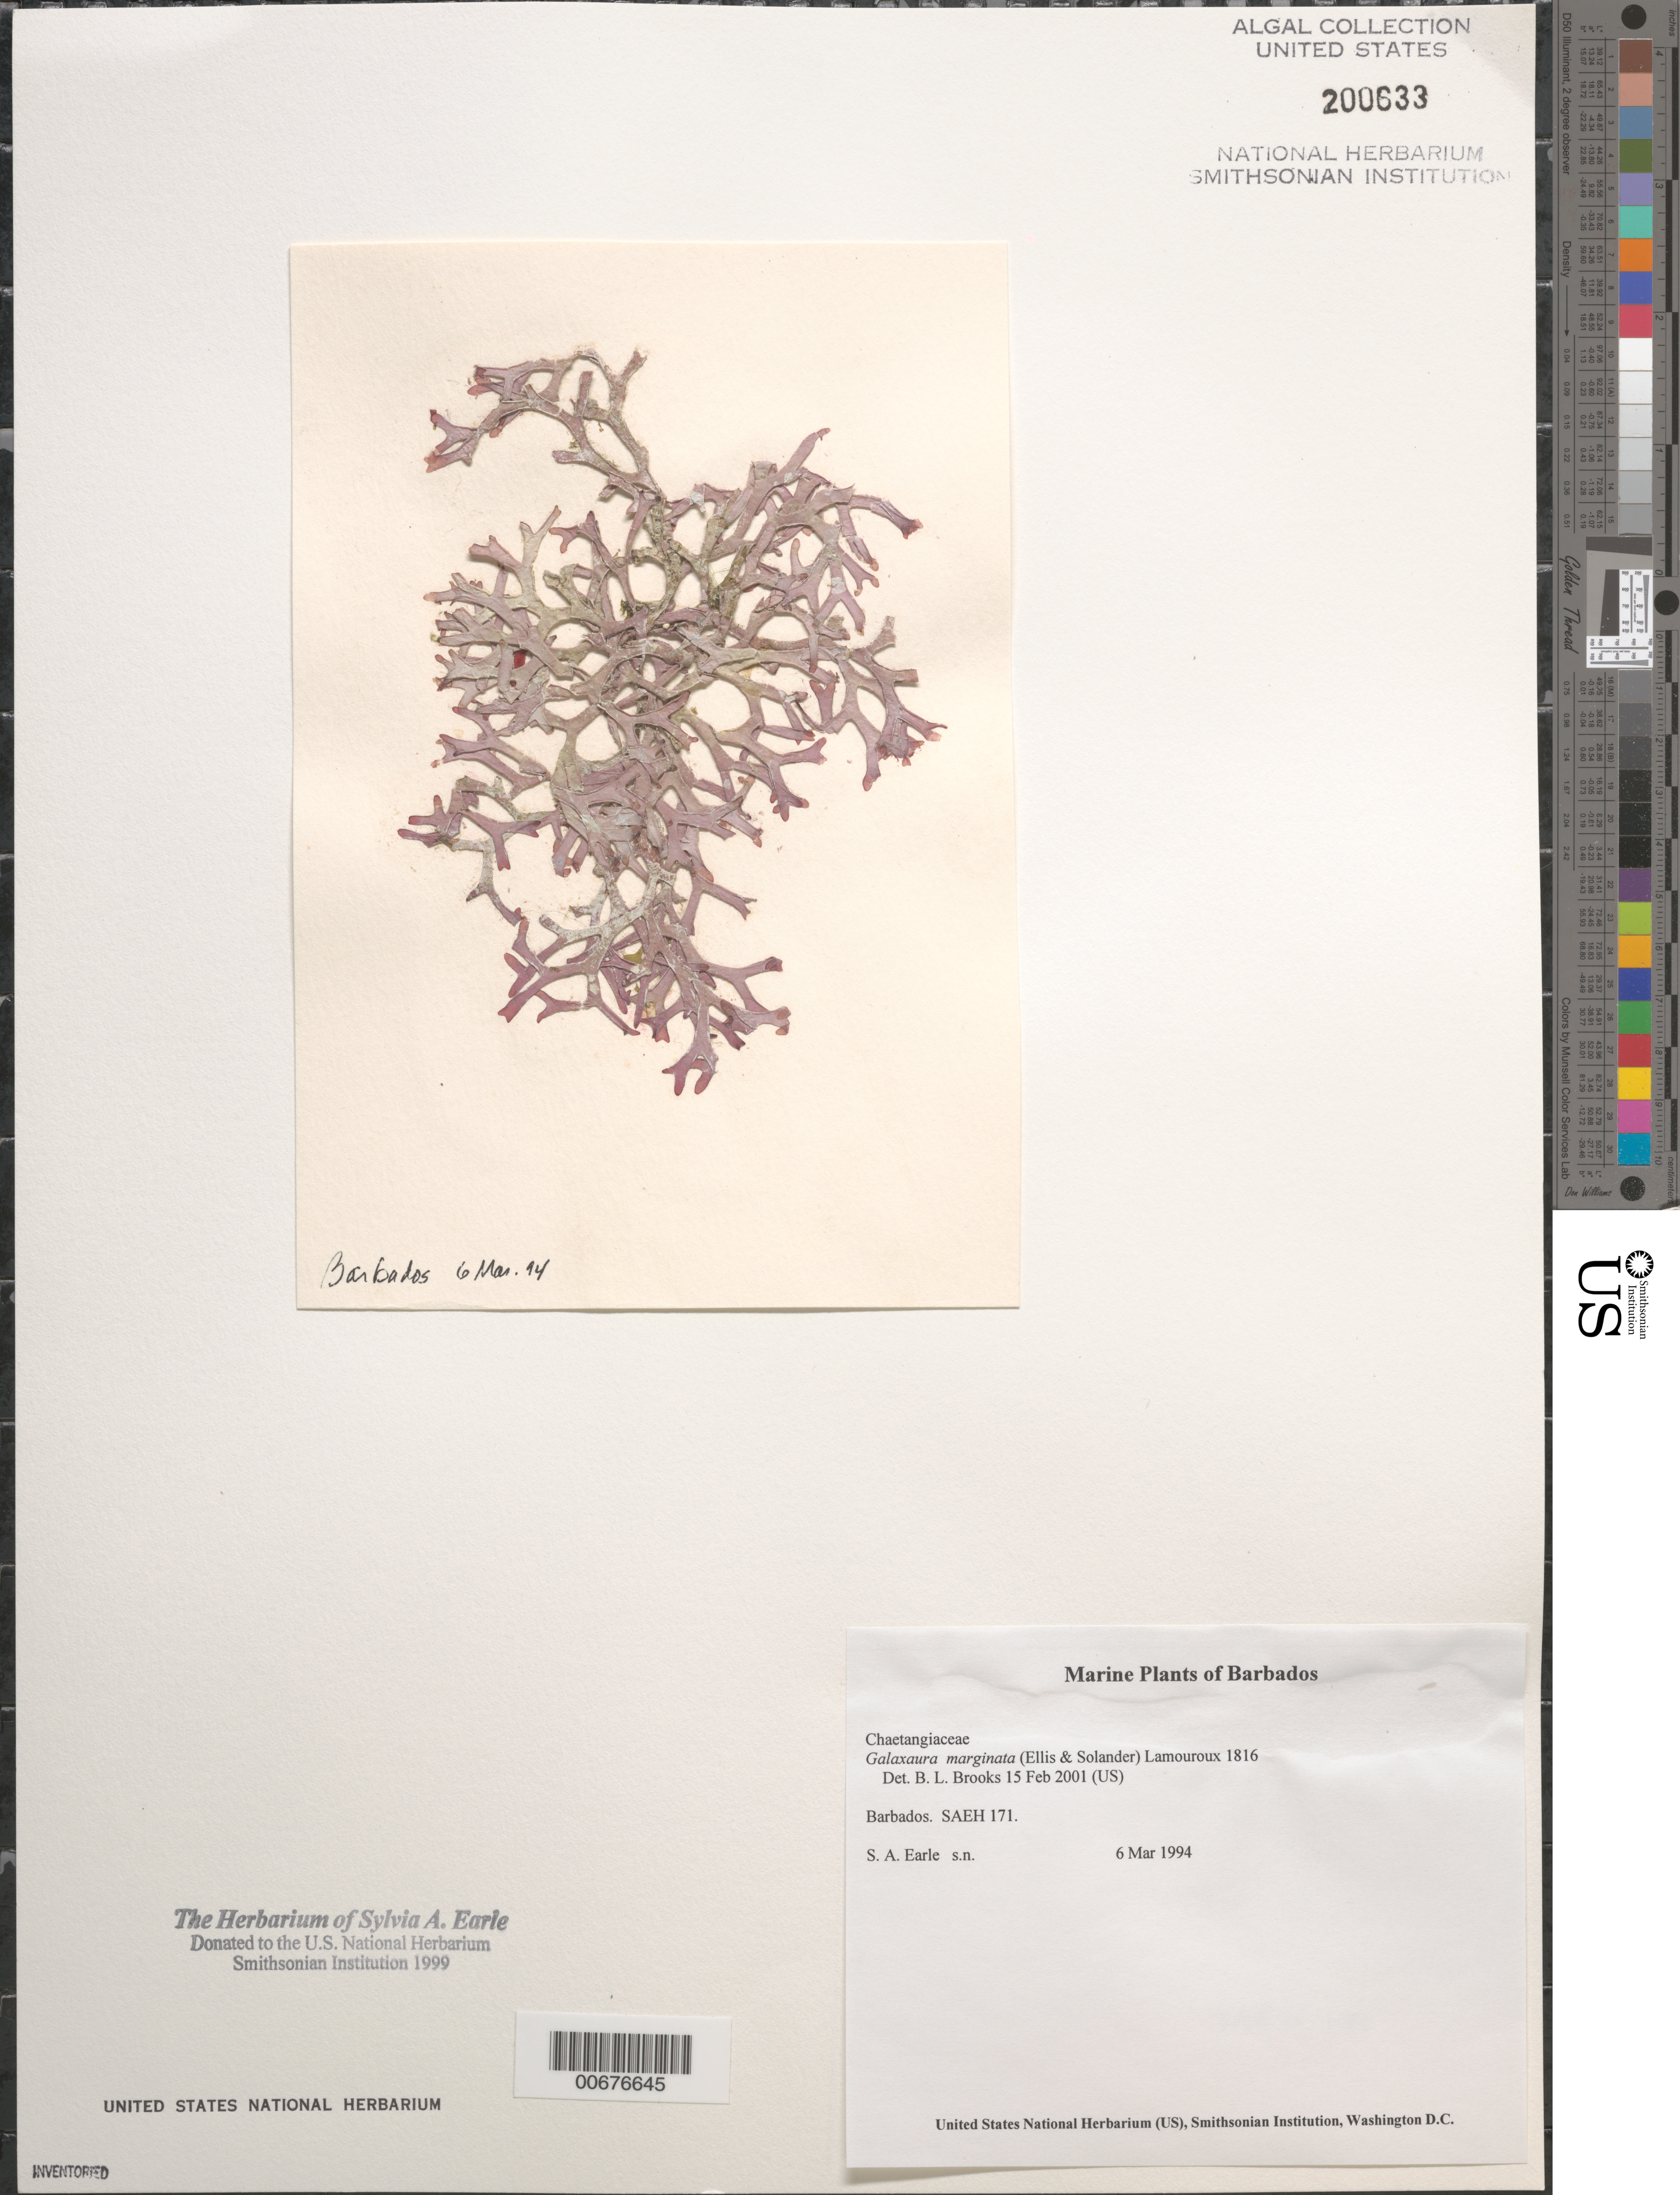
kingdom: Plantae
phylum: Rhodophyta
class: Florideophyceae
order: Nemaliales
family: Galaxauraceae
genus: Galaxaura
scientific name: Galaxaura marginata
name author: (J. Ellis & Sol.) J.V.Lamouroux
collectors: S. A. Earle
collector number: SAEH 171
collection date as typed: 06 Mar 1994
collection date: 1994-03-06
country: Barbados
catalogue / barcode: US 200633